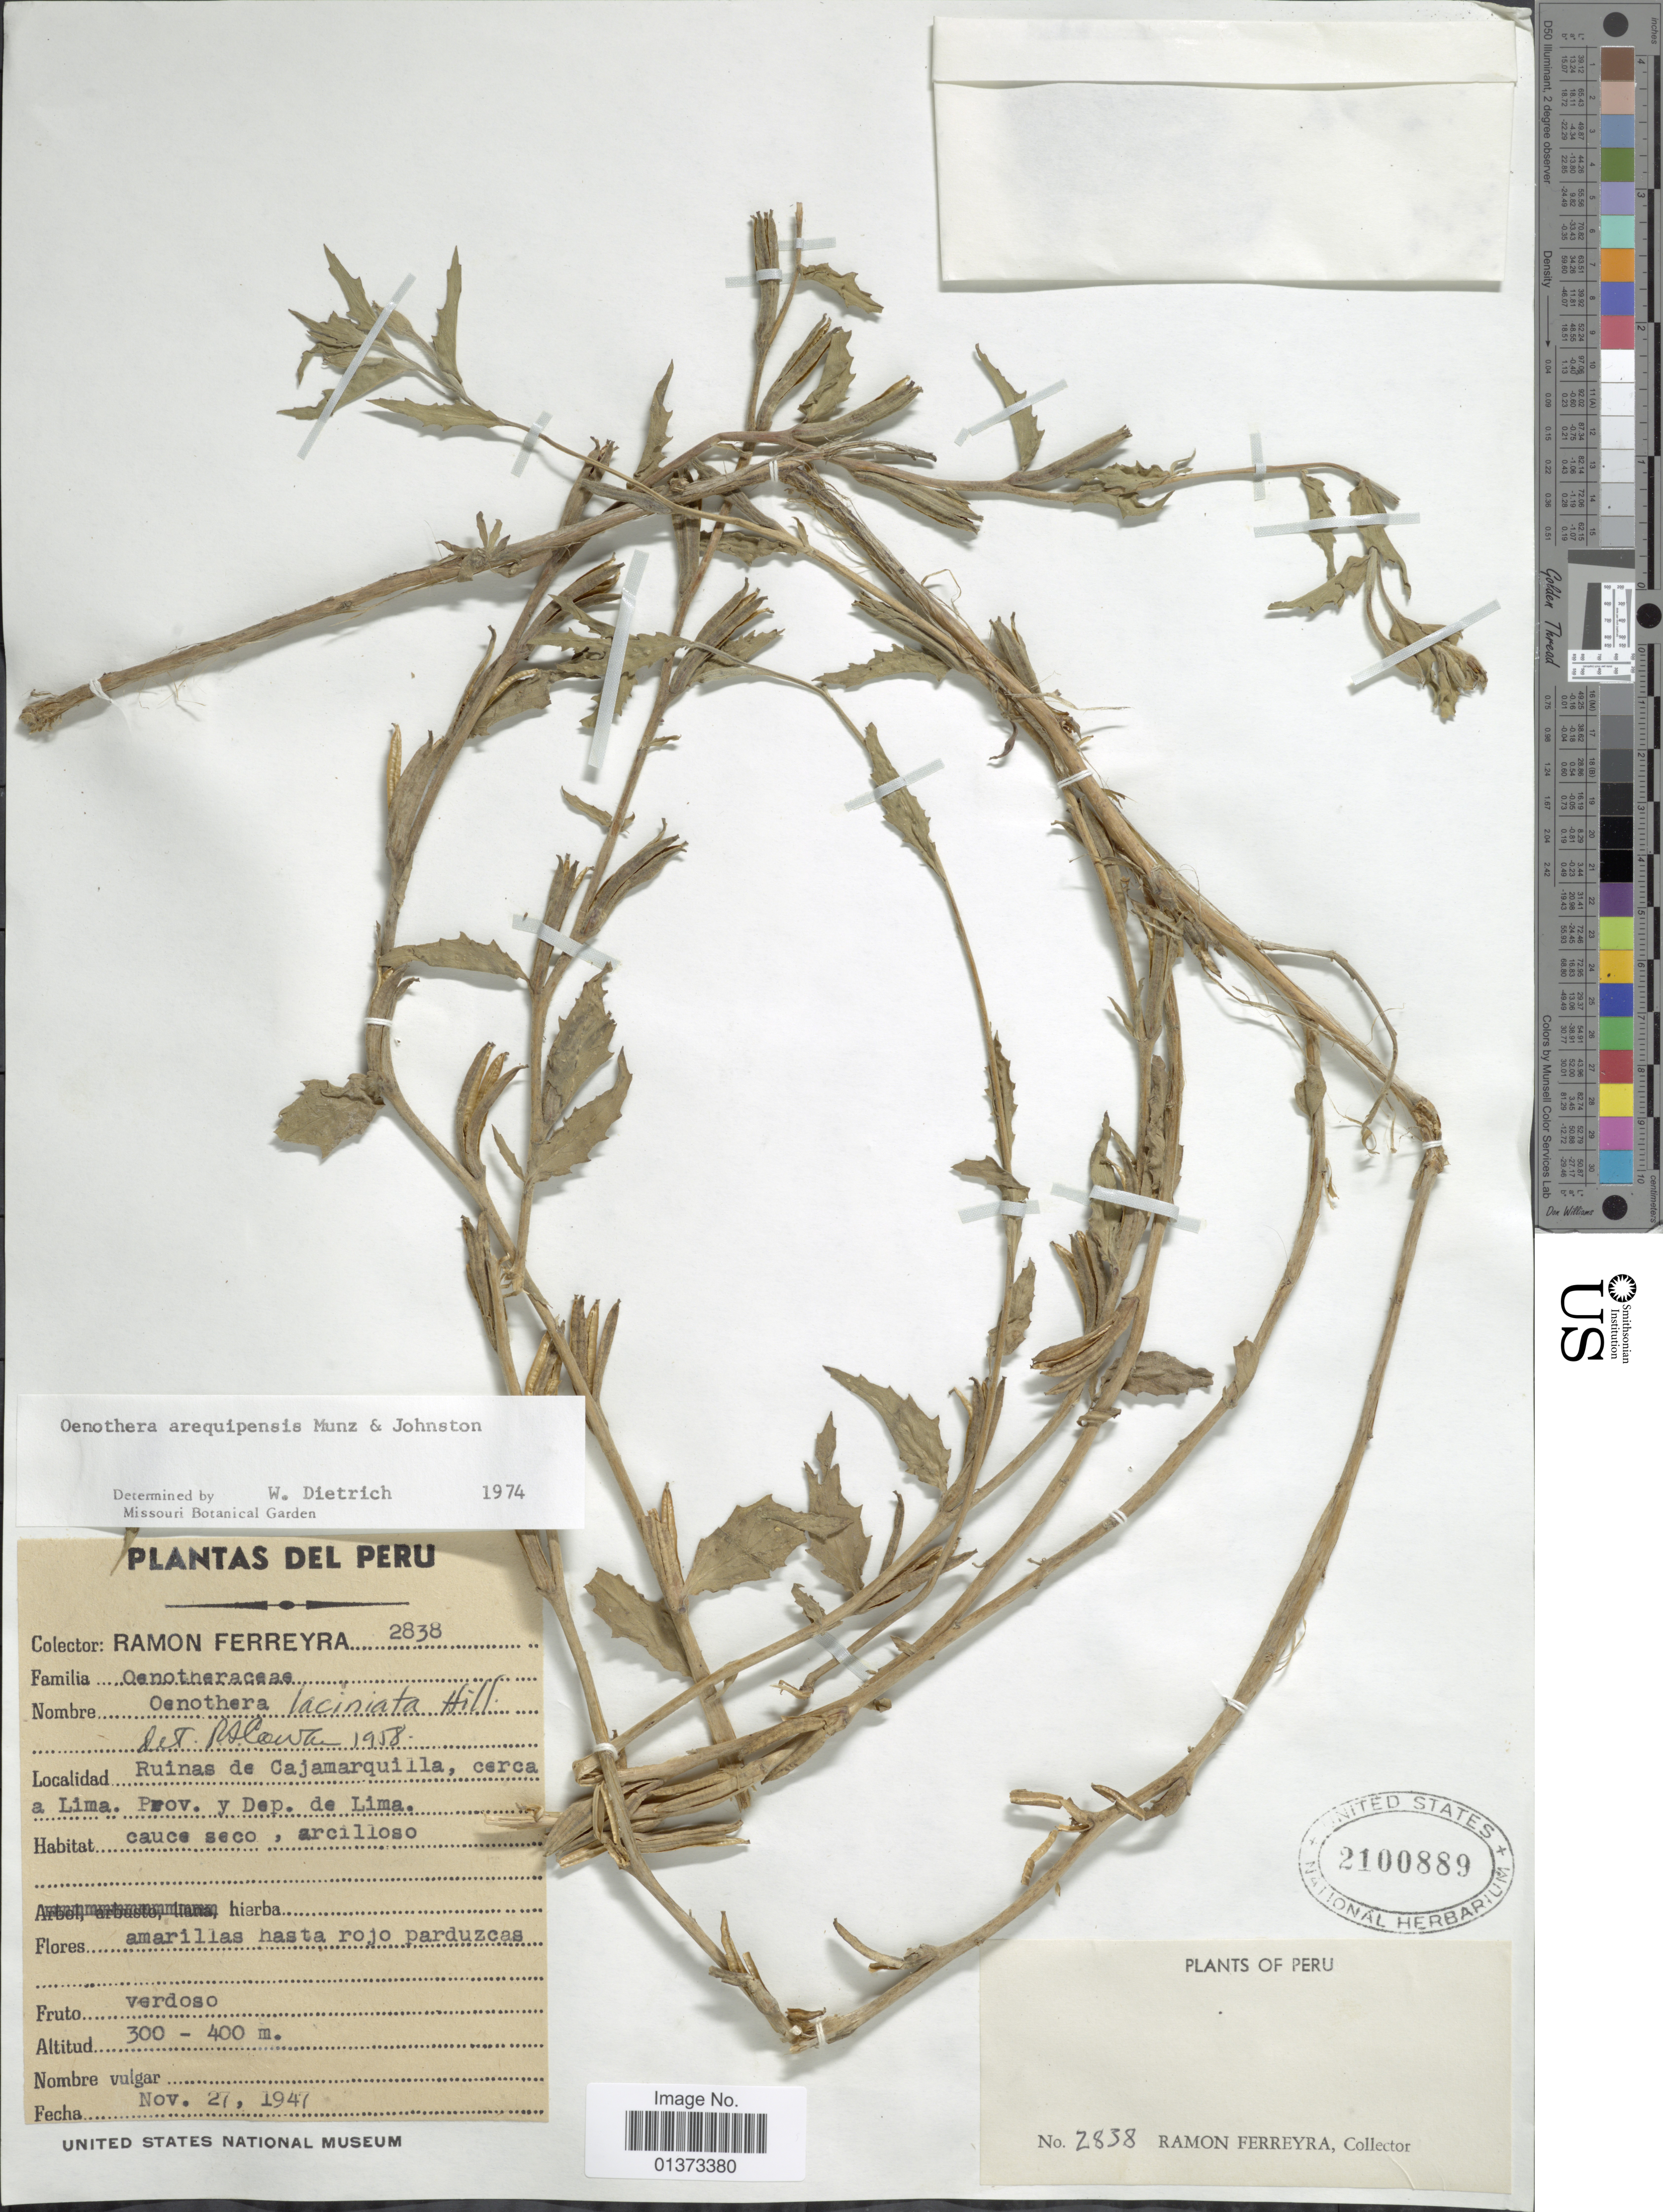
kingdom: Plantae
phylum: Tracheophyta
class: Magnoliopsida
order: Myrtales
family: Onagraceae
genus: Oenothera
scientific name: Oenothera arequipensis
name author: Munz & I.M. Johnst.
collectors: R. A. Ferreyra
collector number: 2838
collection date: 1947-11-27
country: Peru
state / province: Lima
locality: Ruinas de Cajamarquilla, cerca a Lima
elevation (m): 300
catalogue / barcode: US 2100889